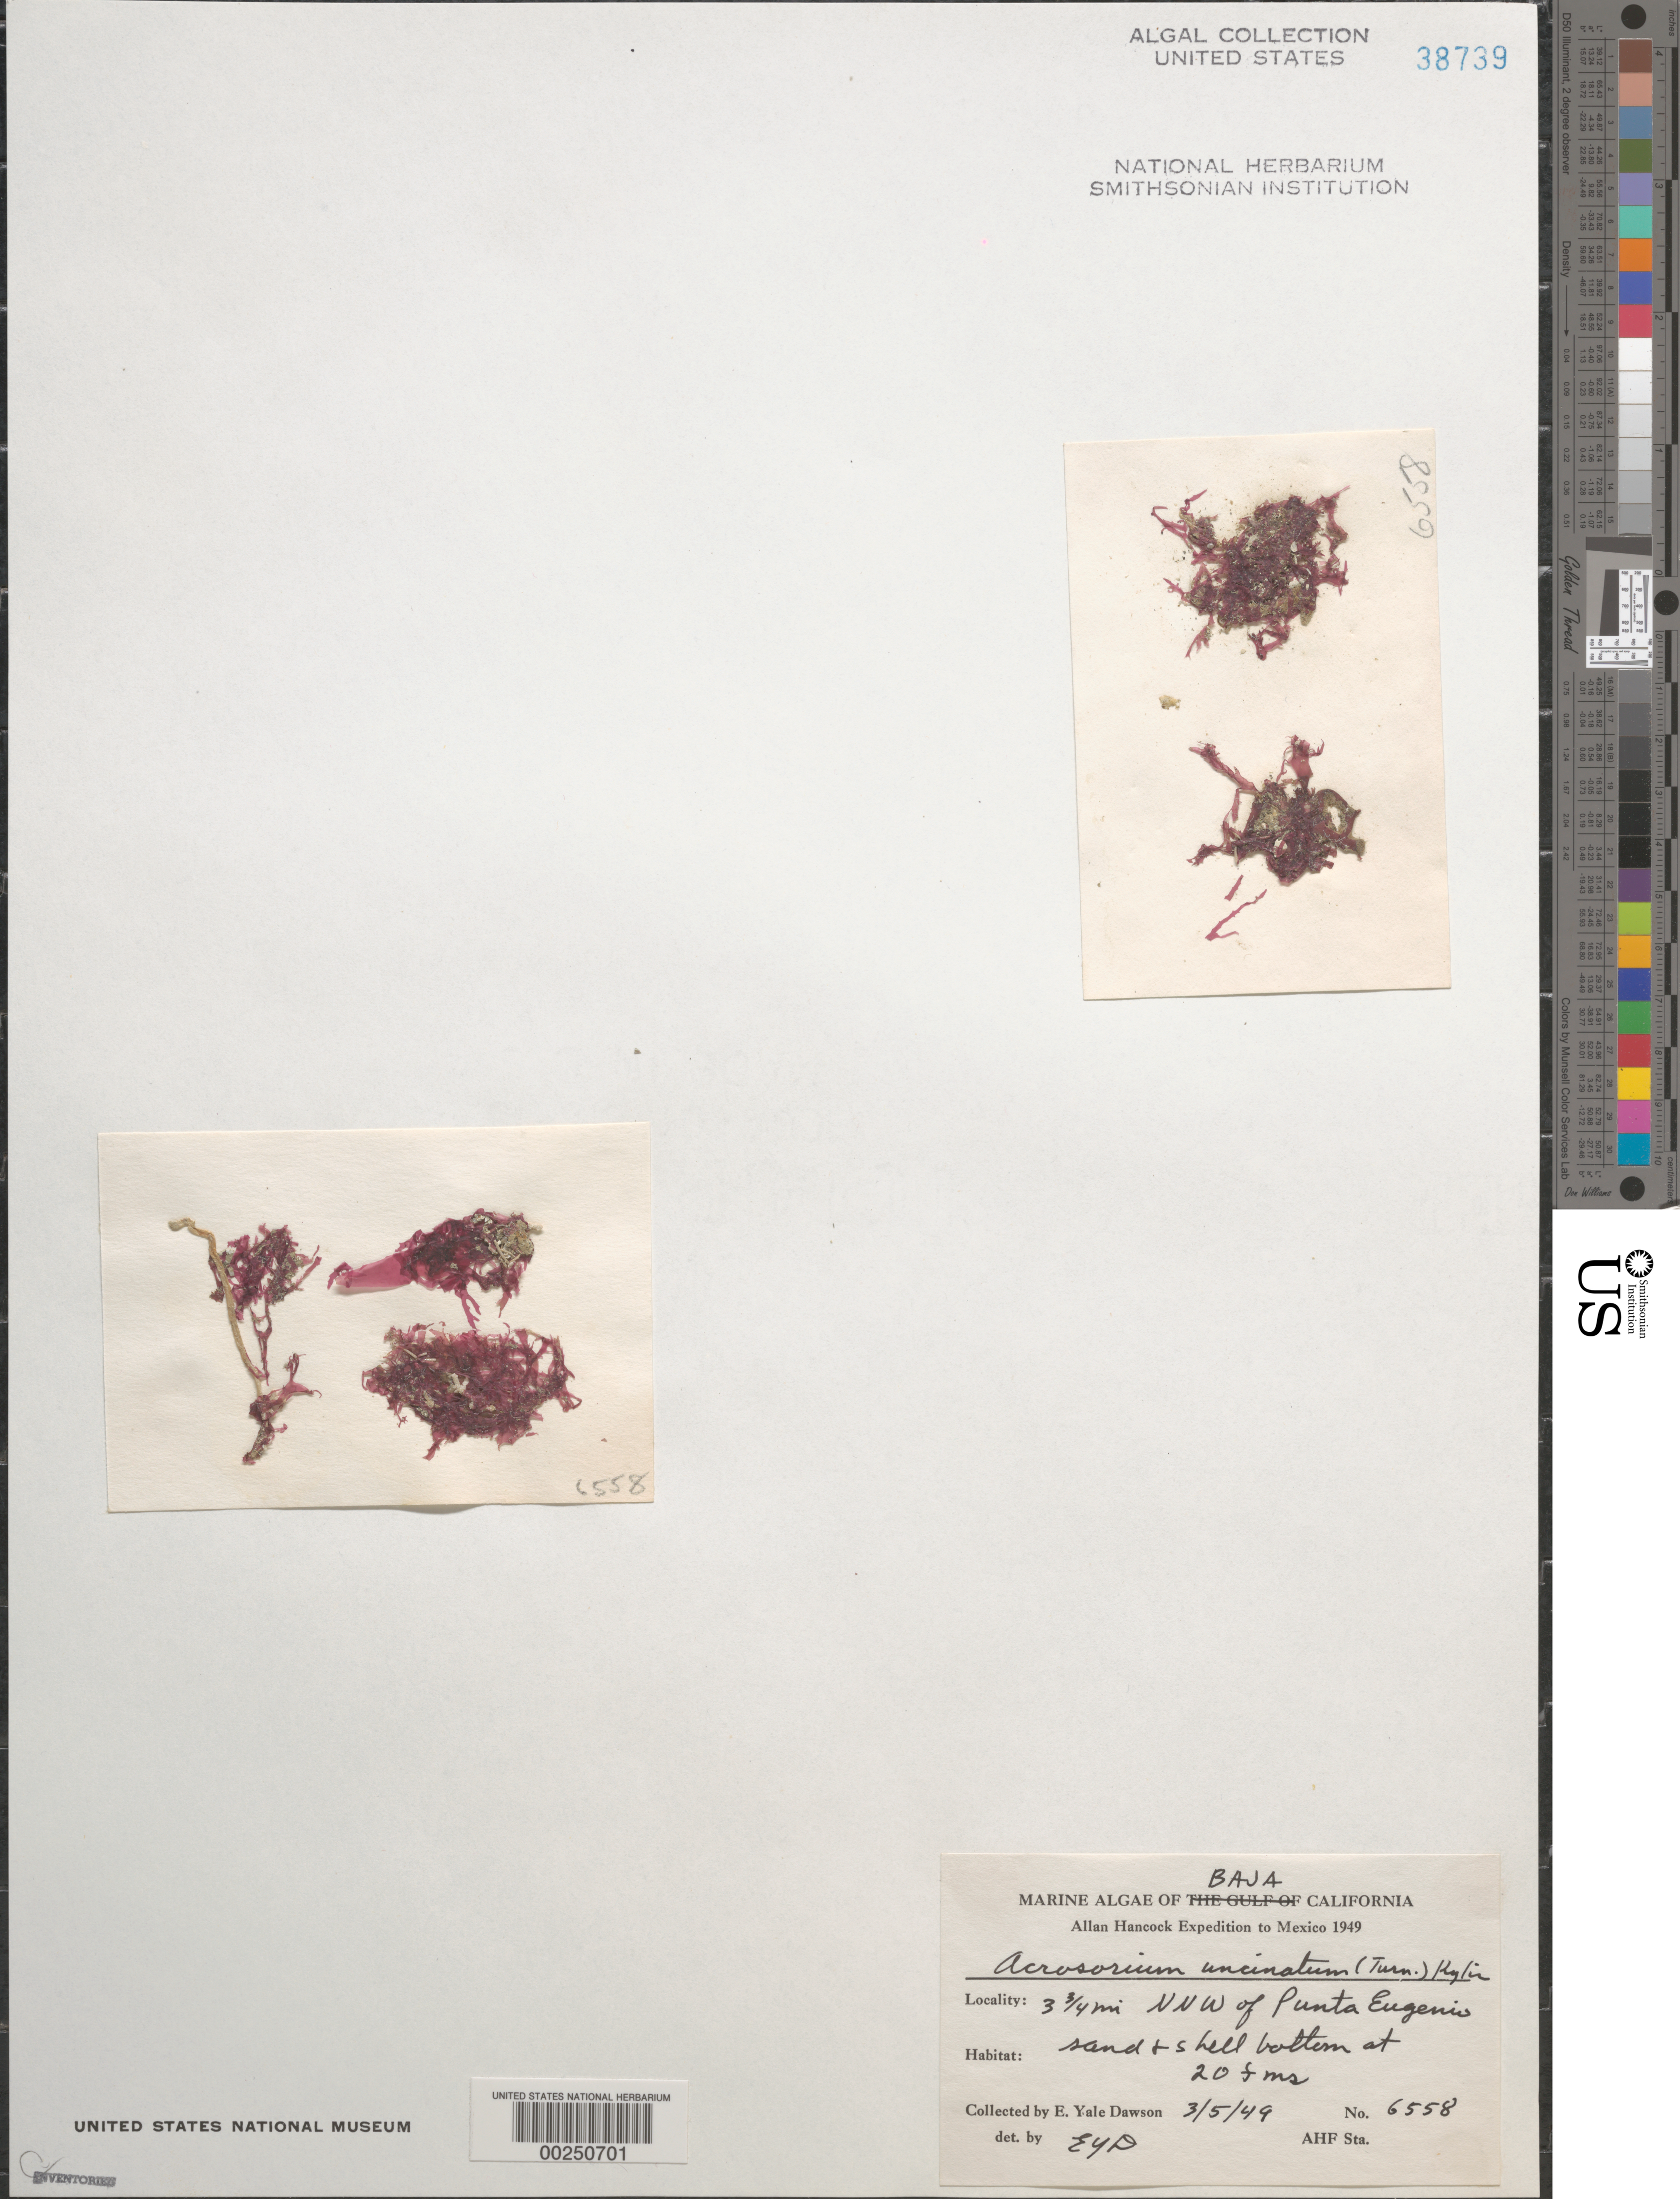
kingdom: Plantae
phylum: Rhodophyta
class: Florideophyceae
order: Ceramiales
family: Delesseriaceae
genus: Cryptopleura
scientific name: Cryptopleura ramosa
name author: (Huds.) L.M. Newton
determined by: Algae name updating Project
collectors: E. Y. Dawson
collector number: EYD 6558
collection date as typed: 05 Mar 1949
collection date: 1949-03-05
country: Mexico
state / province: Baja California Sur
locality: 3.75 miles north northwest of Punta Eugenia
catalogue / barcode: US 38739